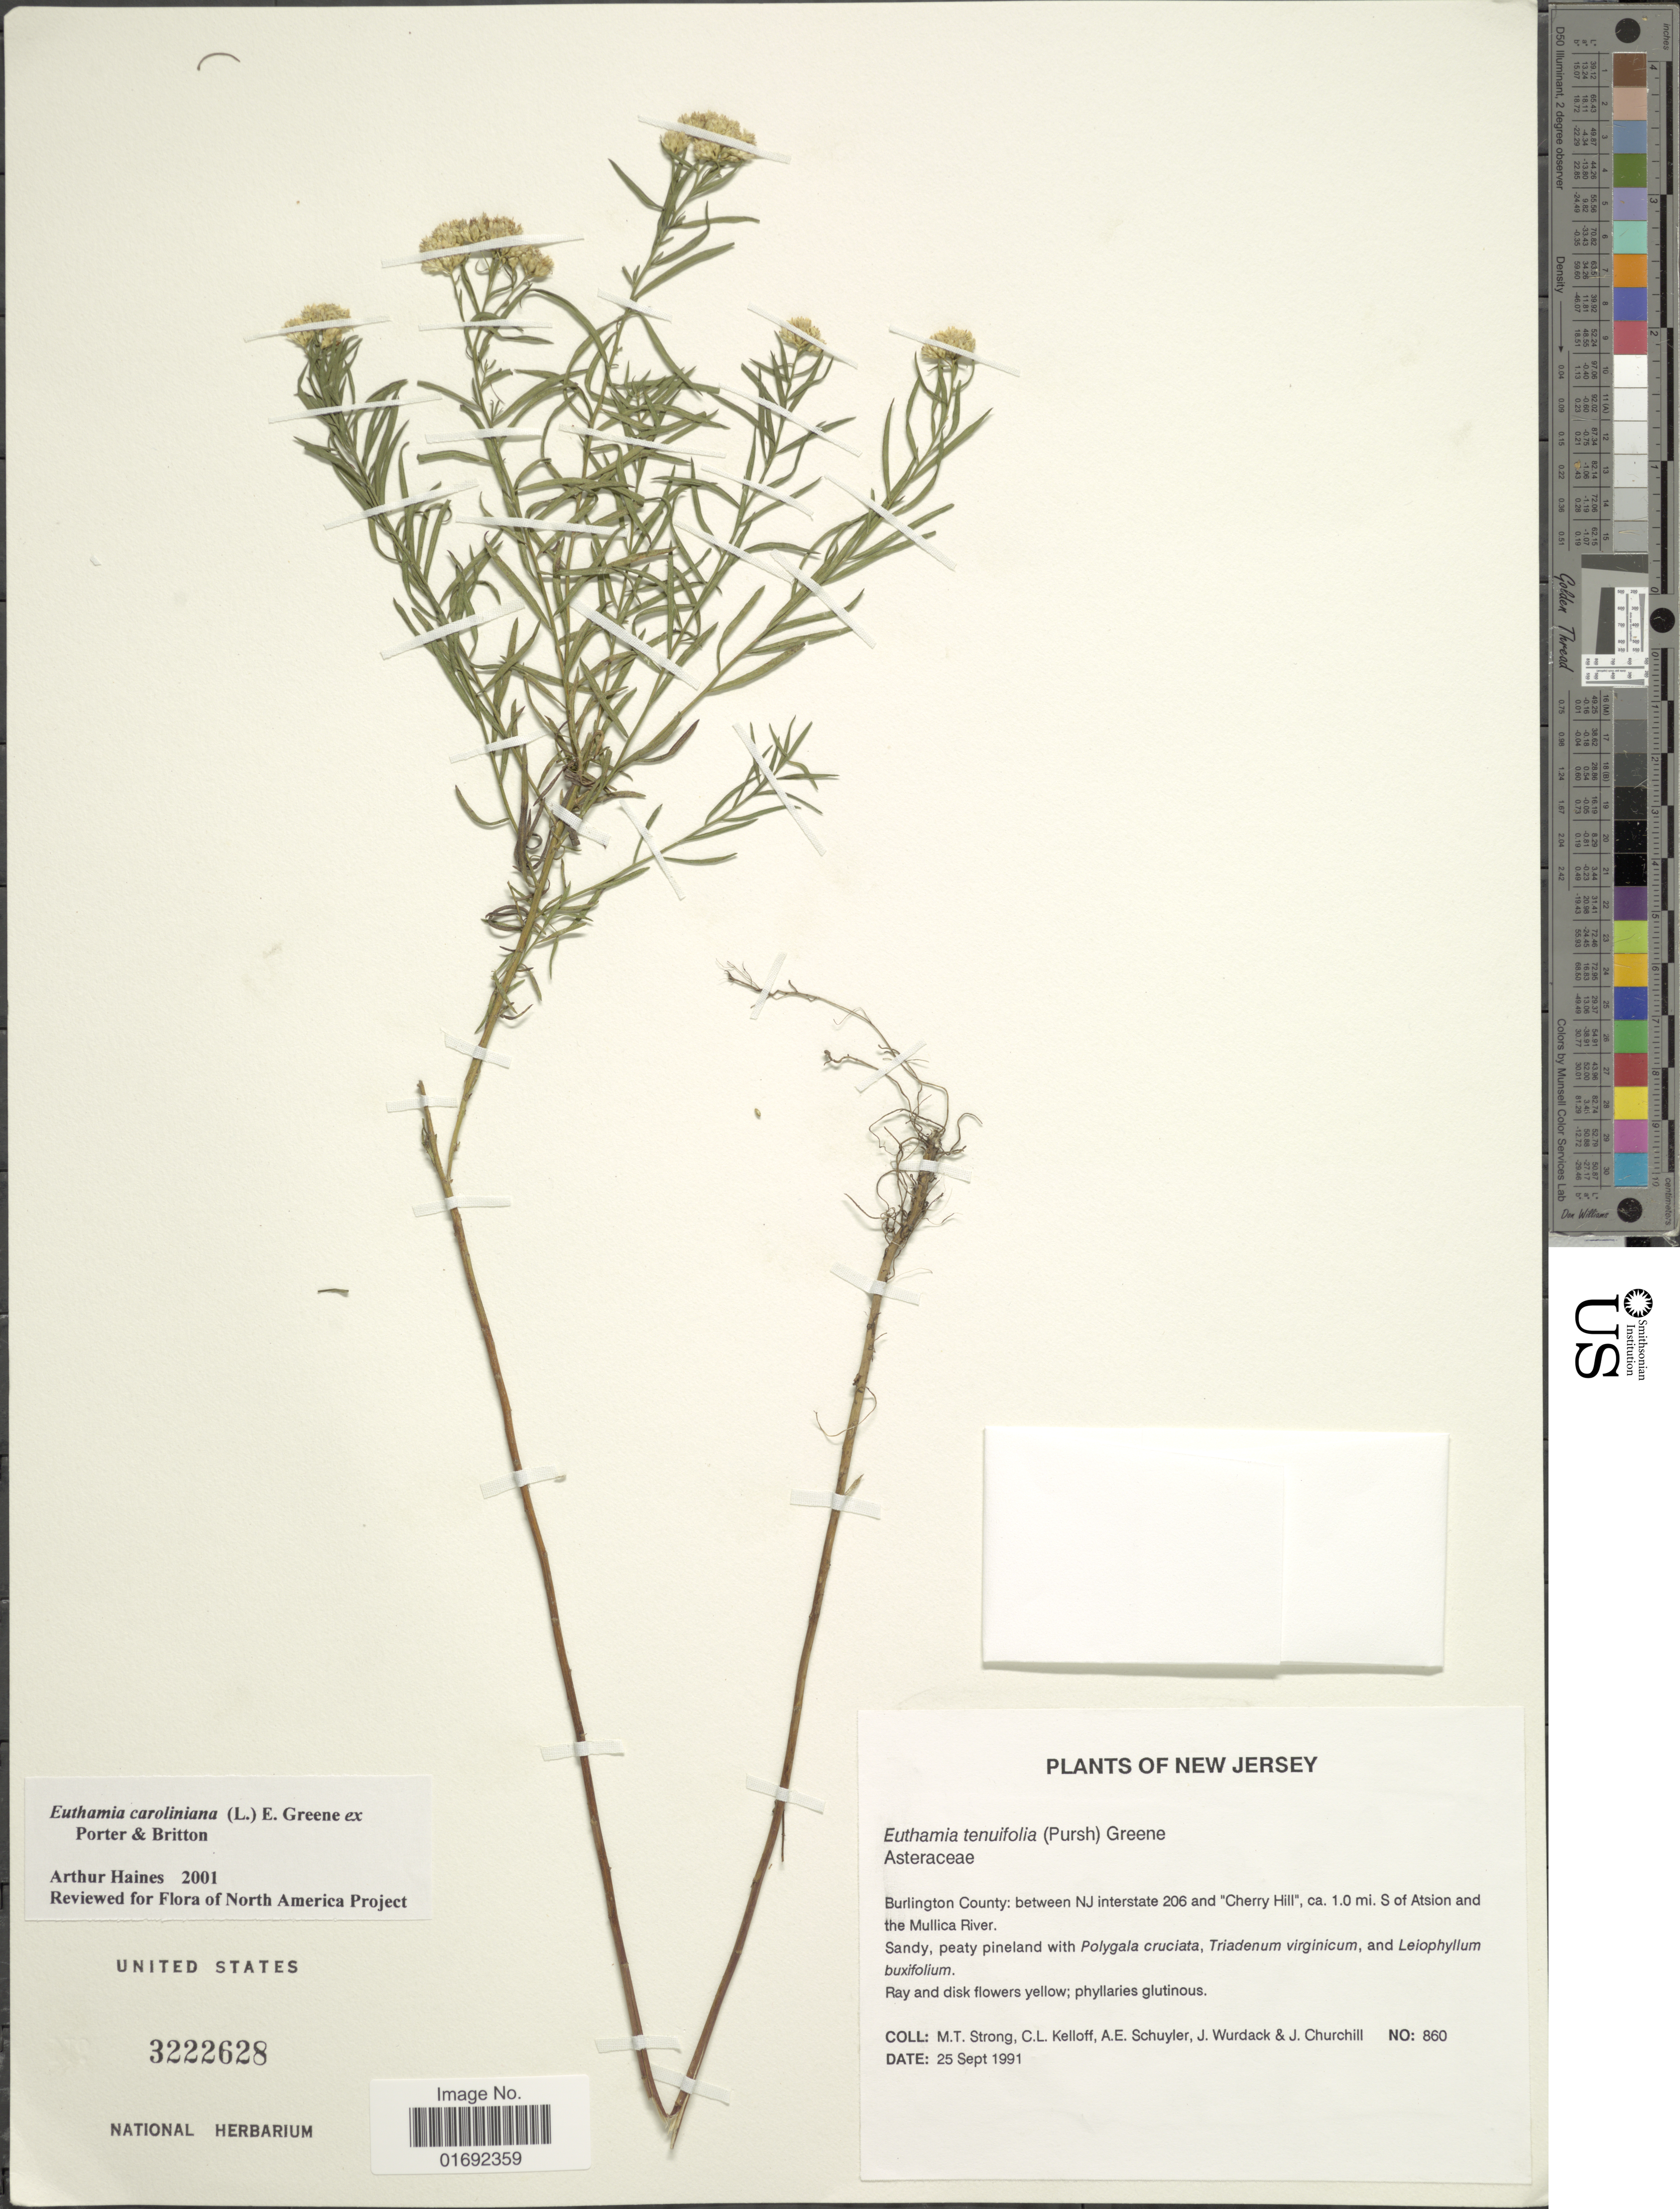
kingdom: Plantae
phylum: Tracheophyta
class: Magnoliopsida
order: Asterales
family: Asteraceae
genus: Euthamia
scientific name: Euthamia hirtipes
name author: (Fernald) Sieren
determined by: Urbatsch, Lowell E., Curator (LSU), Louisiana State University (UNITED STATES)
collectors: M. T. Strong, C. L. Kelloff, A. Schuyler, J. J. Wurdack & J. Churchill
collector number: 860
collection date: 1991-09-25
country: United States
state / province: New Jersey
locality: Burlington County, between NJ interstate 206 and Cherry Hill, ca 1.0 mi. S of Atsion and the Mullica River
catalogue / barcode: US 3222628